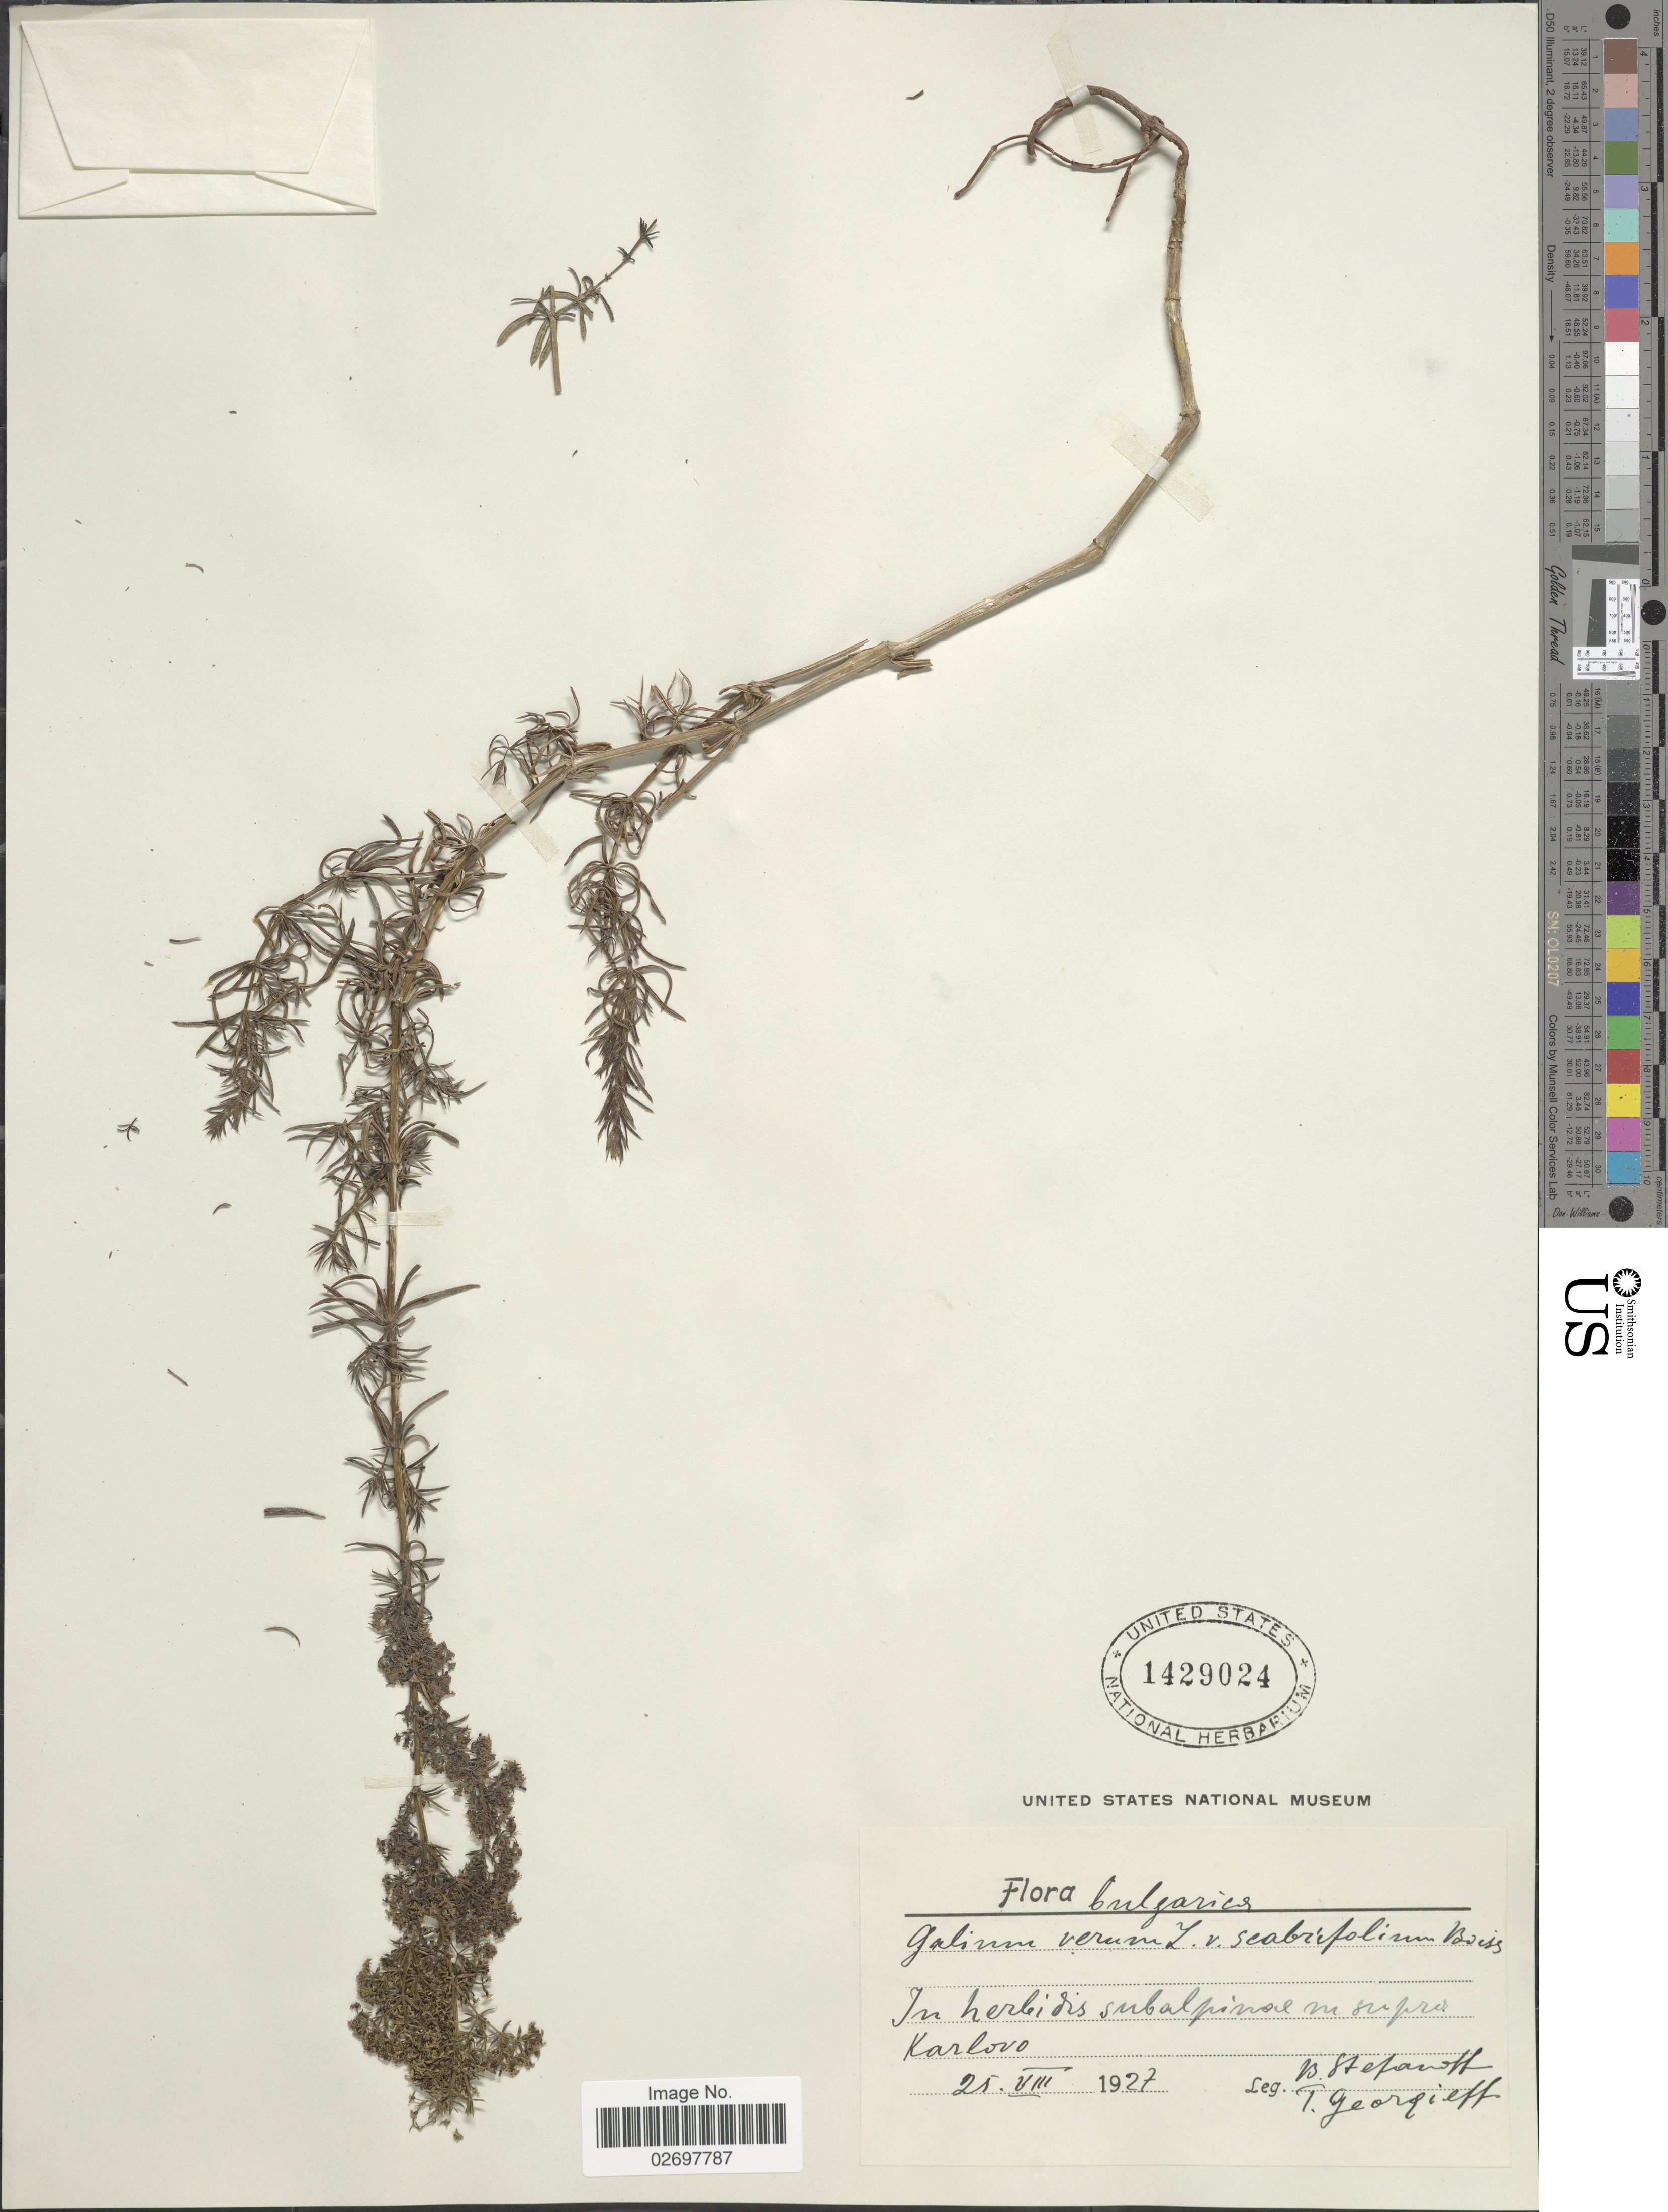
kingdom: Plantae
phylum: Tracheophyta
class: Magnoliopsida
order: Gentianales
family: Rubiaceae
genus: Galium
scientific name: Galium verum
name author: L.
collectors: B. Stefanoff & T. Georgieff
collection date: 1927-08-25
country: Bulgaria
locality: In herbidis subalpinal m supra Karlovo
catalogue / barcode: US 1429024